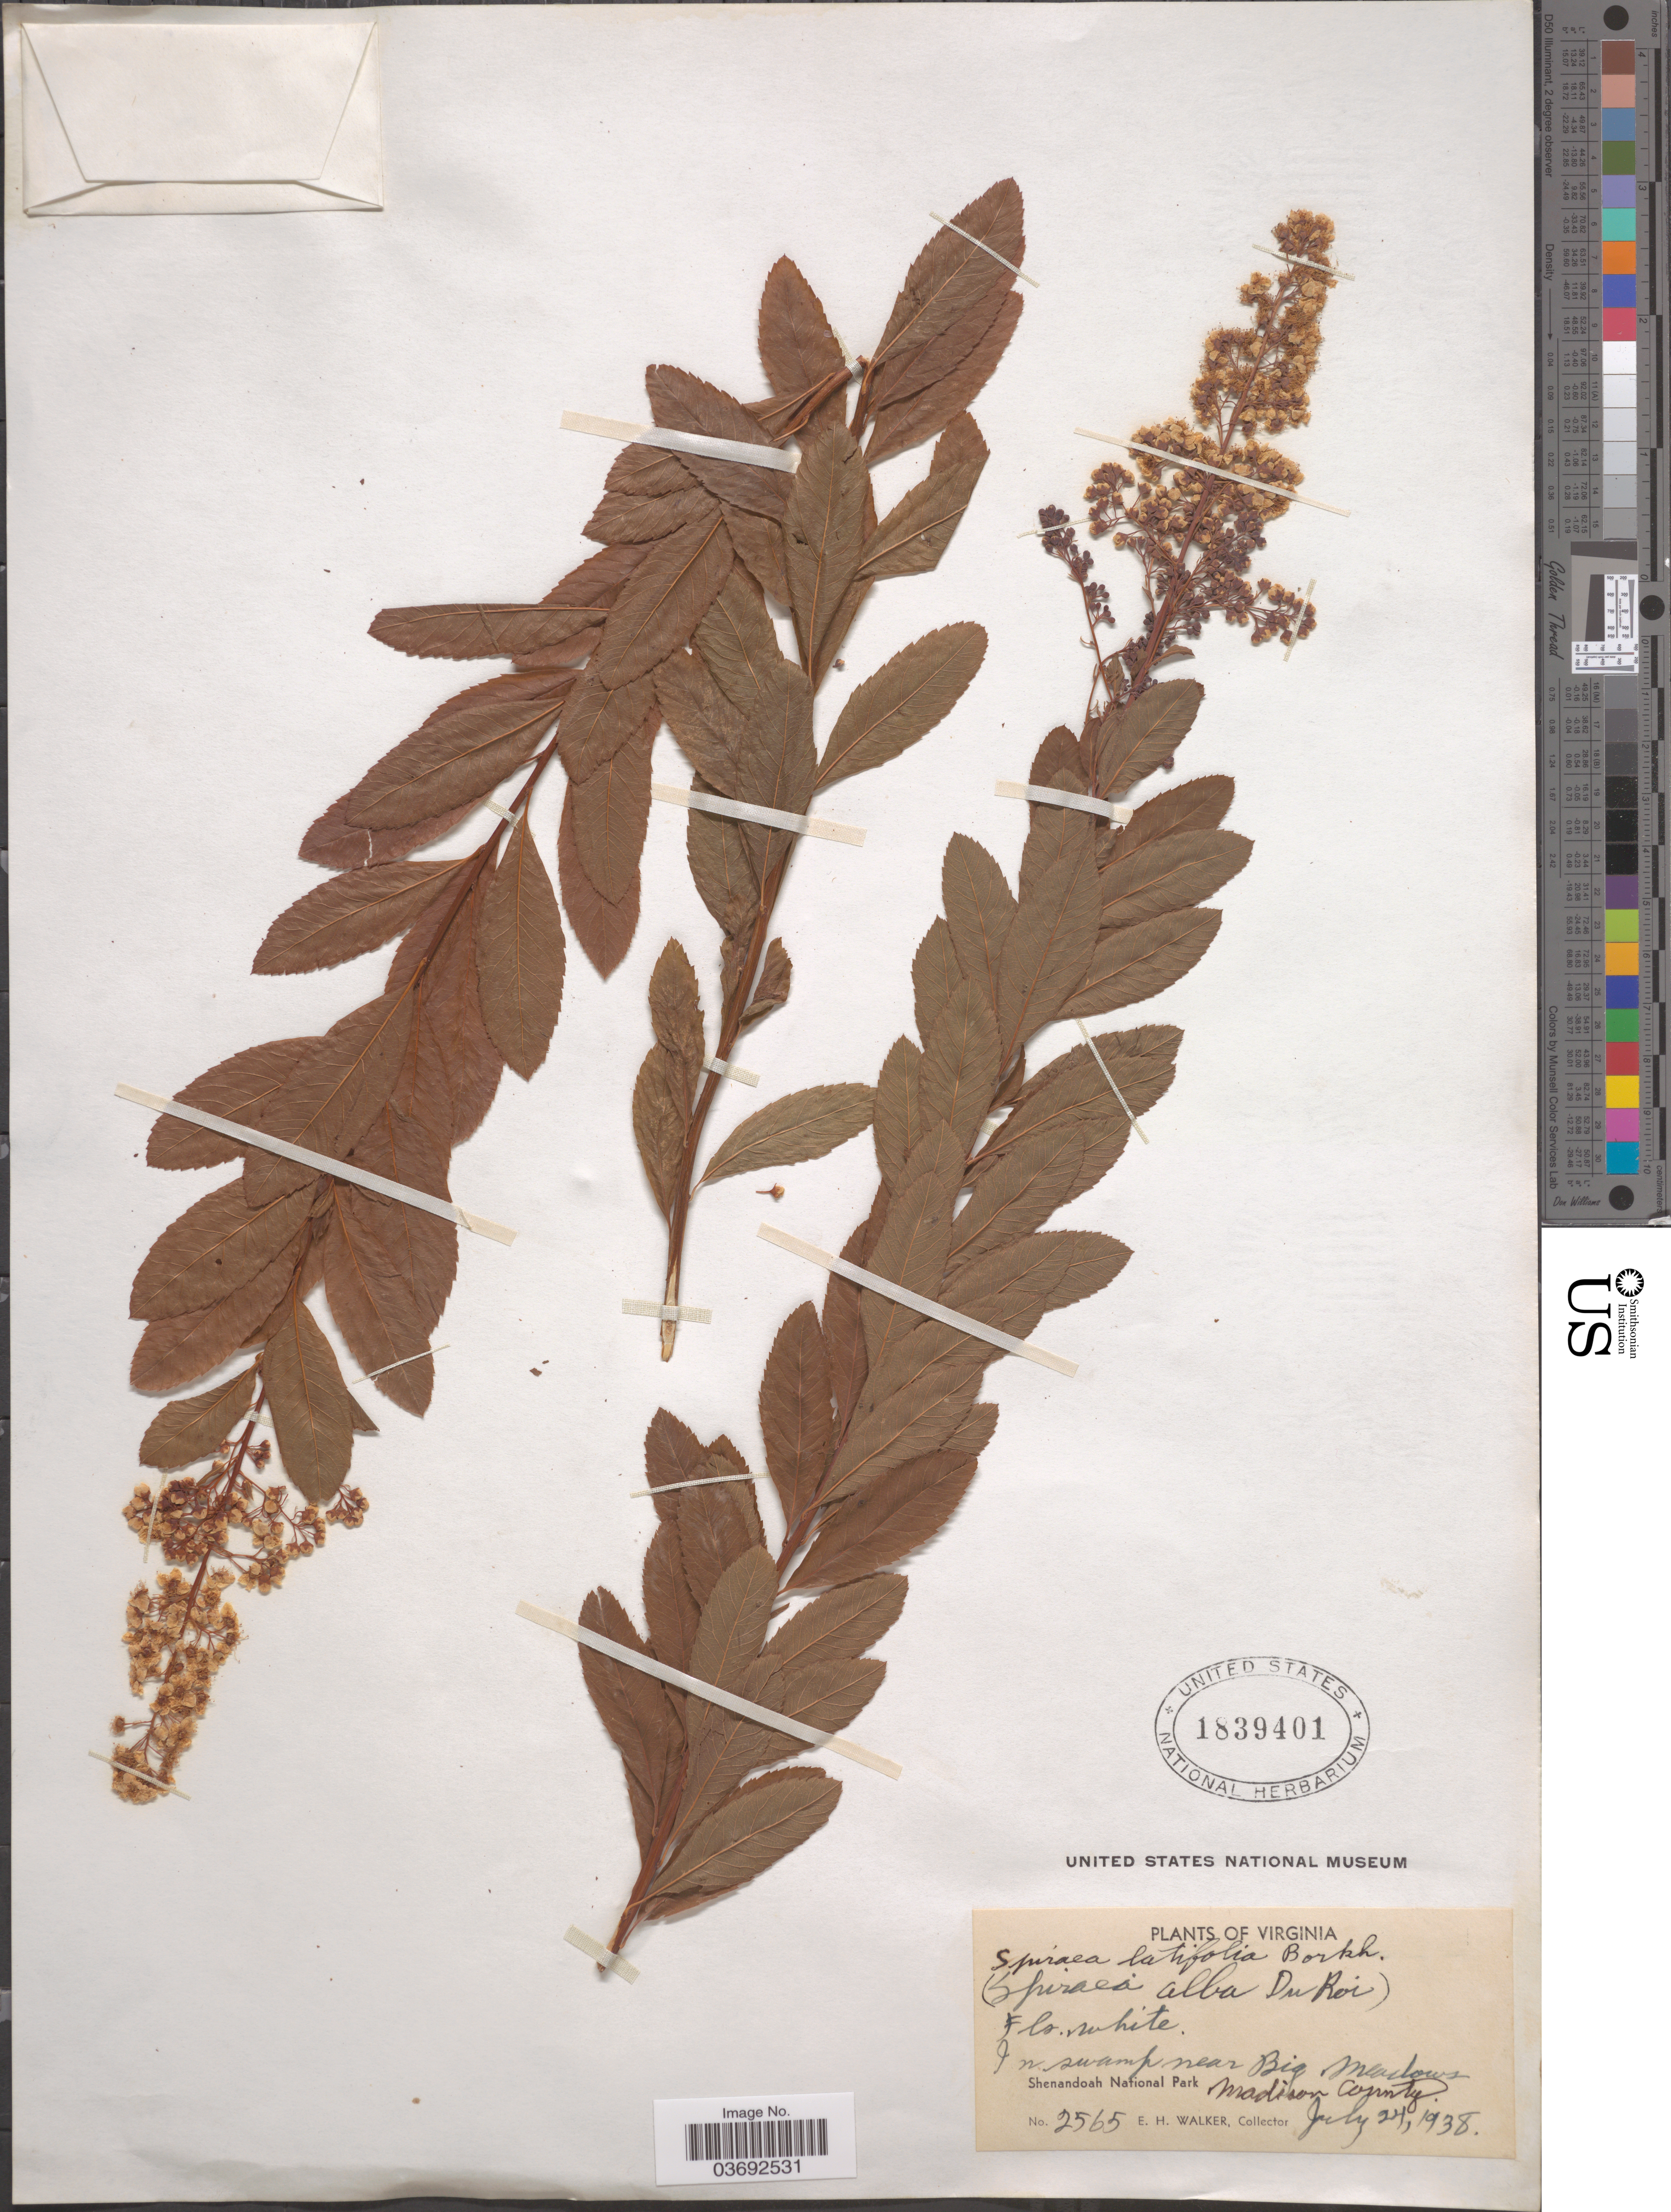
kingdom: Plantae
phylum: Tracheophyta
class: Magnoliopsida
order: Rosales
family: Rosaceae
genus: Spiraea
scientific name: Spiraea latifolia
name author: Borkh.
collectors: E. H. Walker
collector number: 2565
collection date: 1938-07-24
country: United States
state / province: Virginia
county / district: Madison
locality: In swamp near Big Meadows. Shenandoah National Park. Madison County.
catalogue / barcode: US 1839401